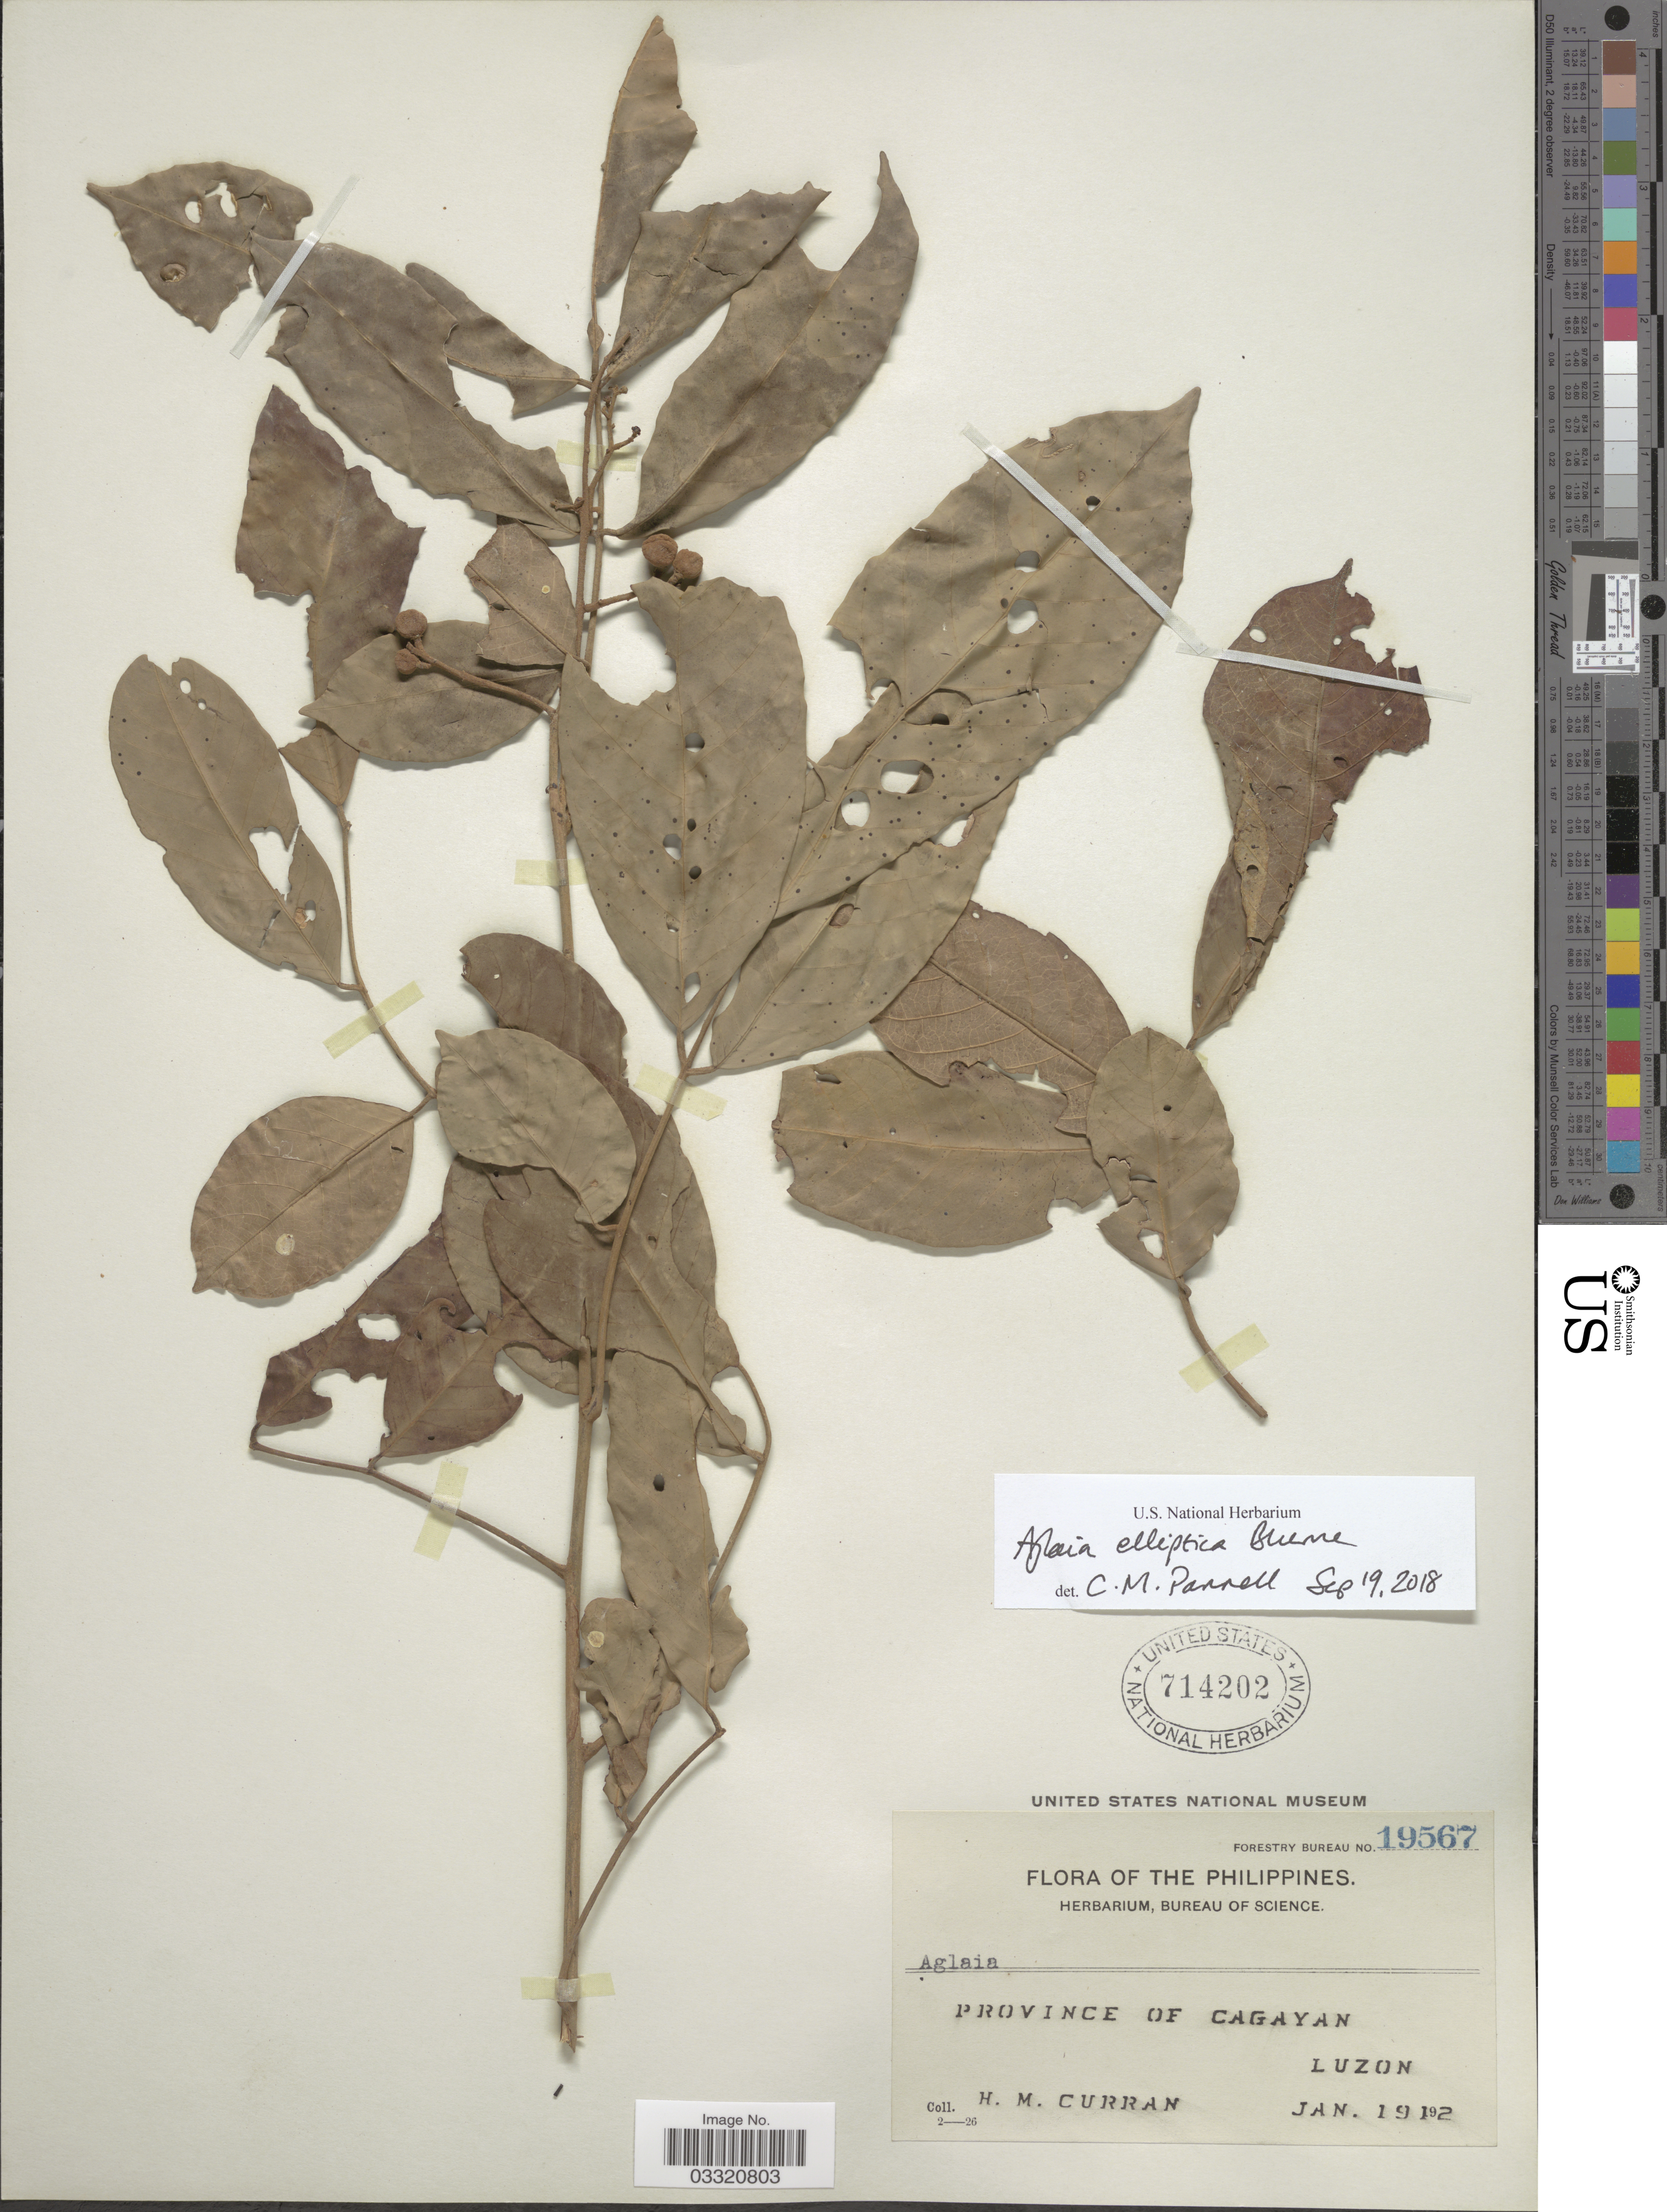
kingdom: Plantae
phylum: Tracheophyta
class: Magnoliopsida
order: Sapindales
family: Meliaceae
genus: Aglaia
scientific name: Aglaia elliptica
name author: Blume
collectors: H. M. Curran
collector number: Forestry Bureau 19567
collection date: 1912-01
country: Philippines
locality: Province of Cagayan, Luzon.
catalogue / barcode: US 714202